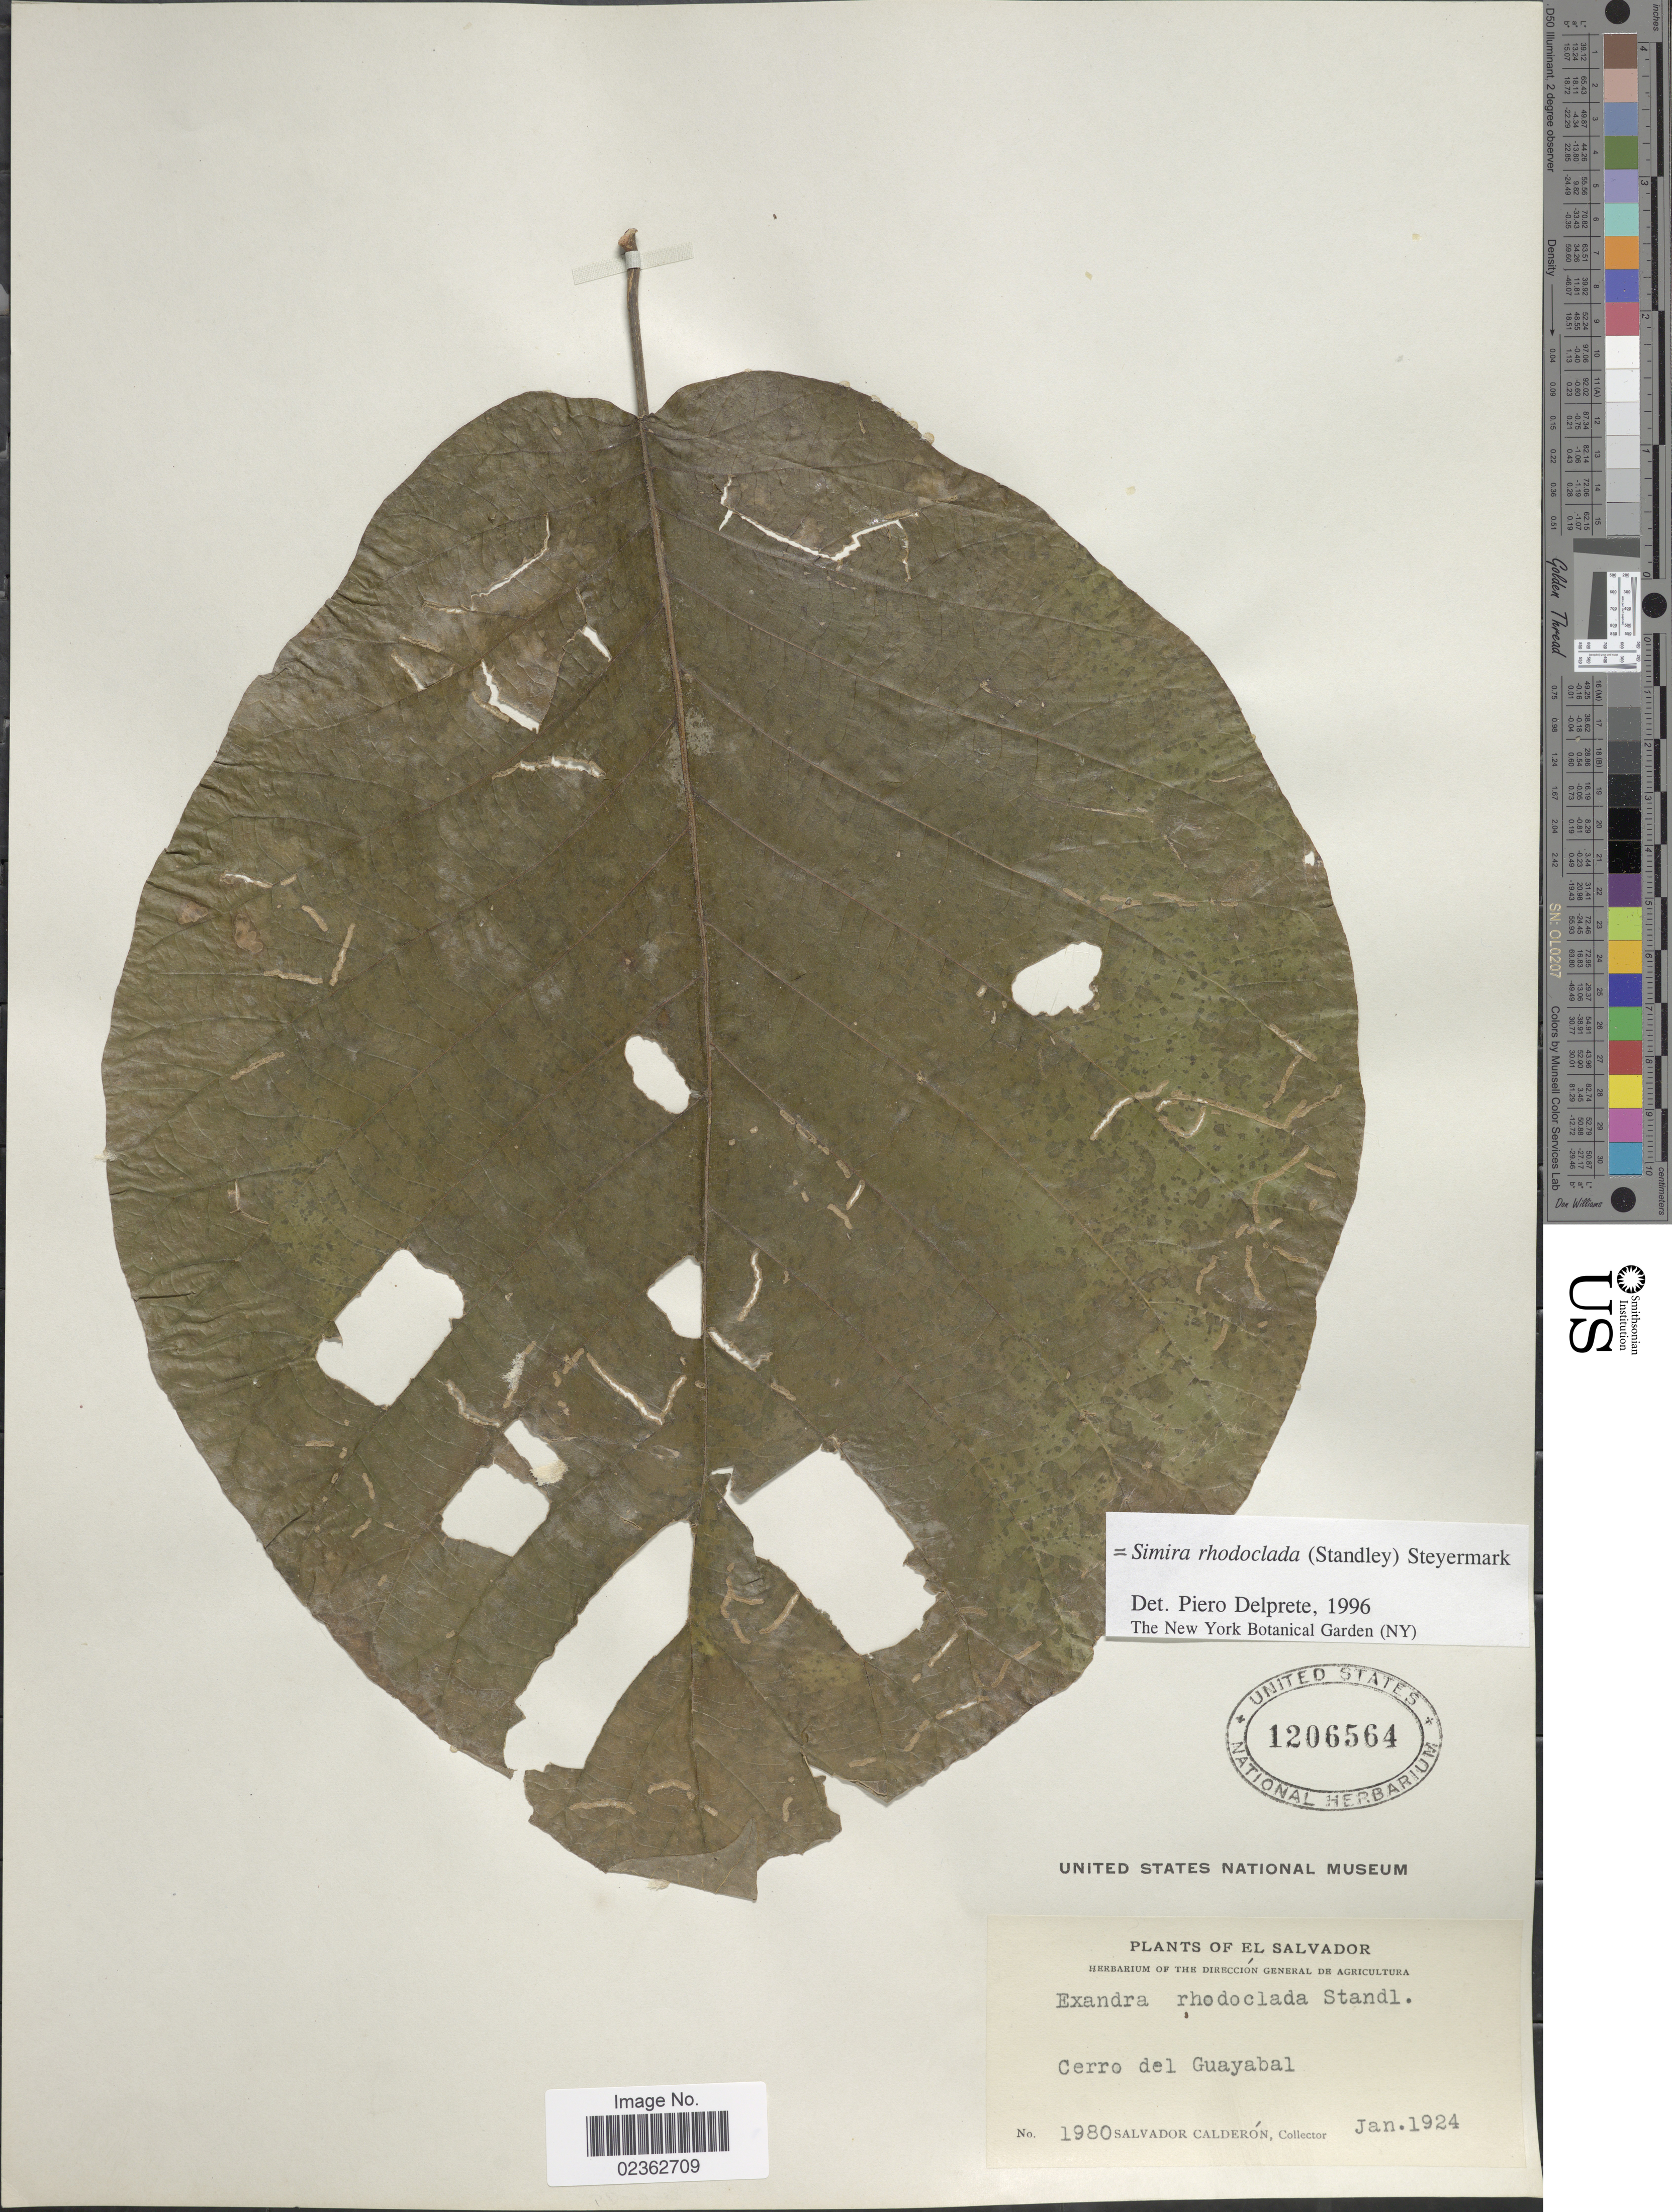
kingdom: Plantae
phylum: Tracheophyta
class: Magnoliopsida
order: Gentianales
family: Rubiaceae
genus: Simira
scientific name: Simira rhodoclada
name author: (Standl.) Steyerm.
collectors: S. Calderón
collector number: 1980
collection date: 1924-01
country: El Salvador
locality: Cerro del Guayabal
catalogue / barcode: US 1206564